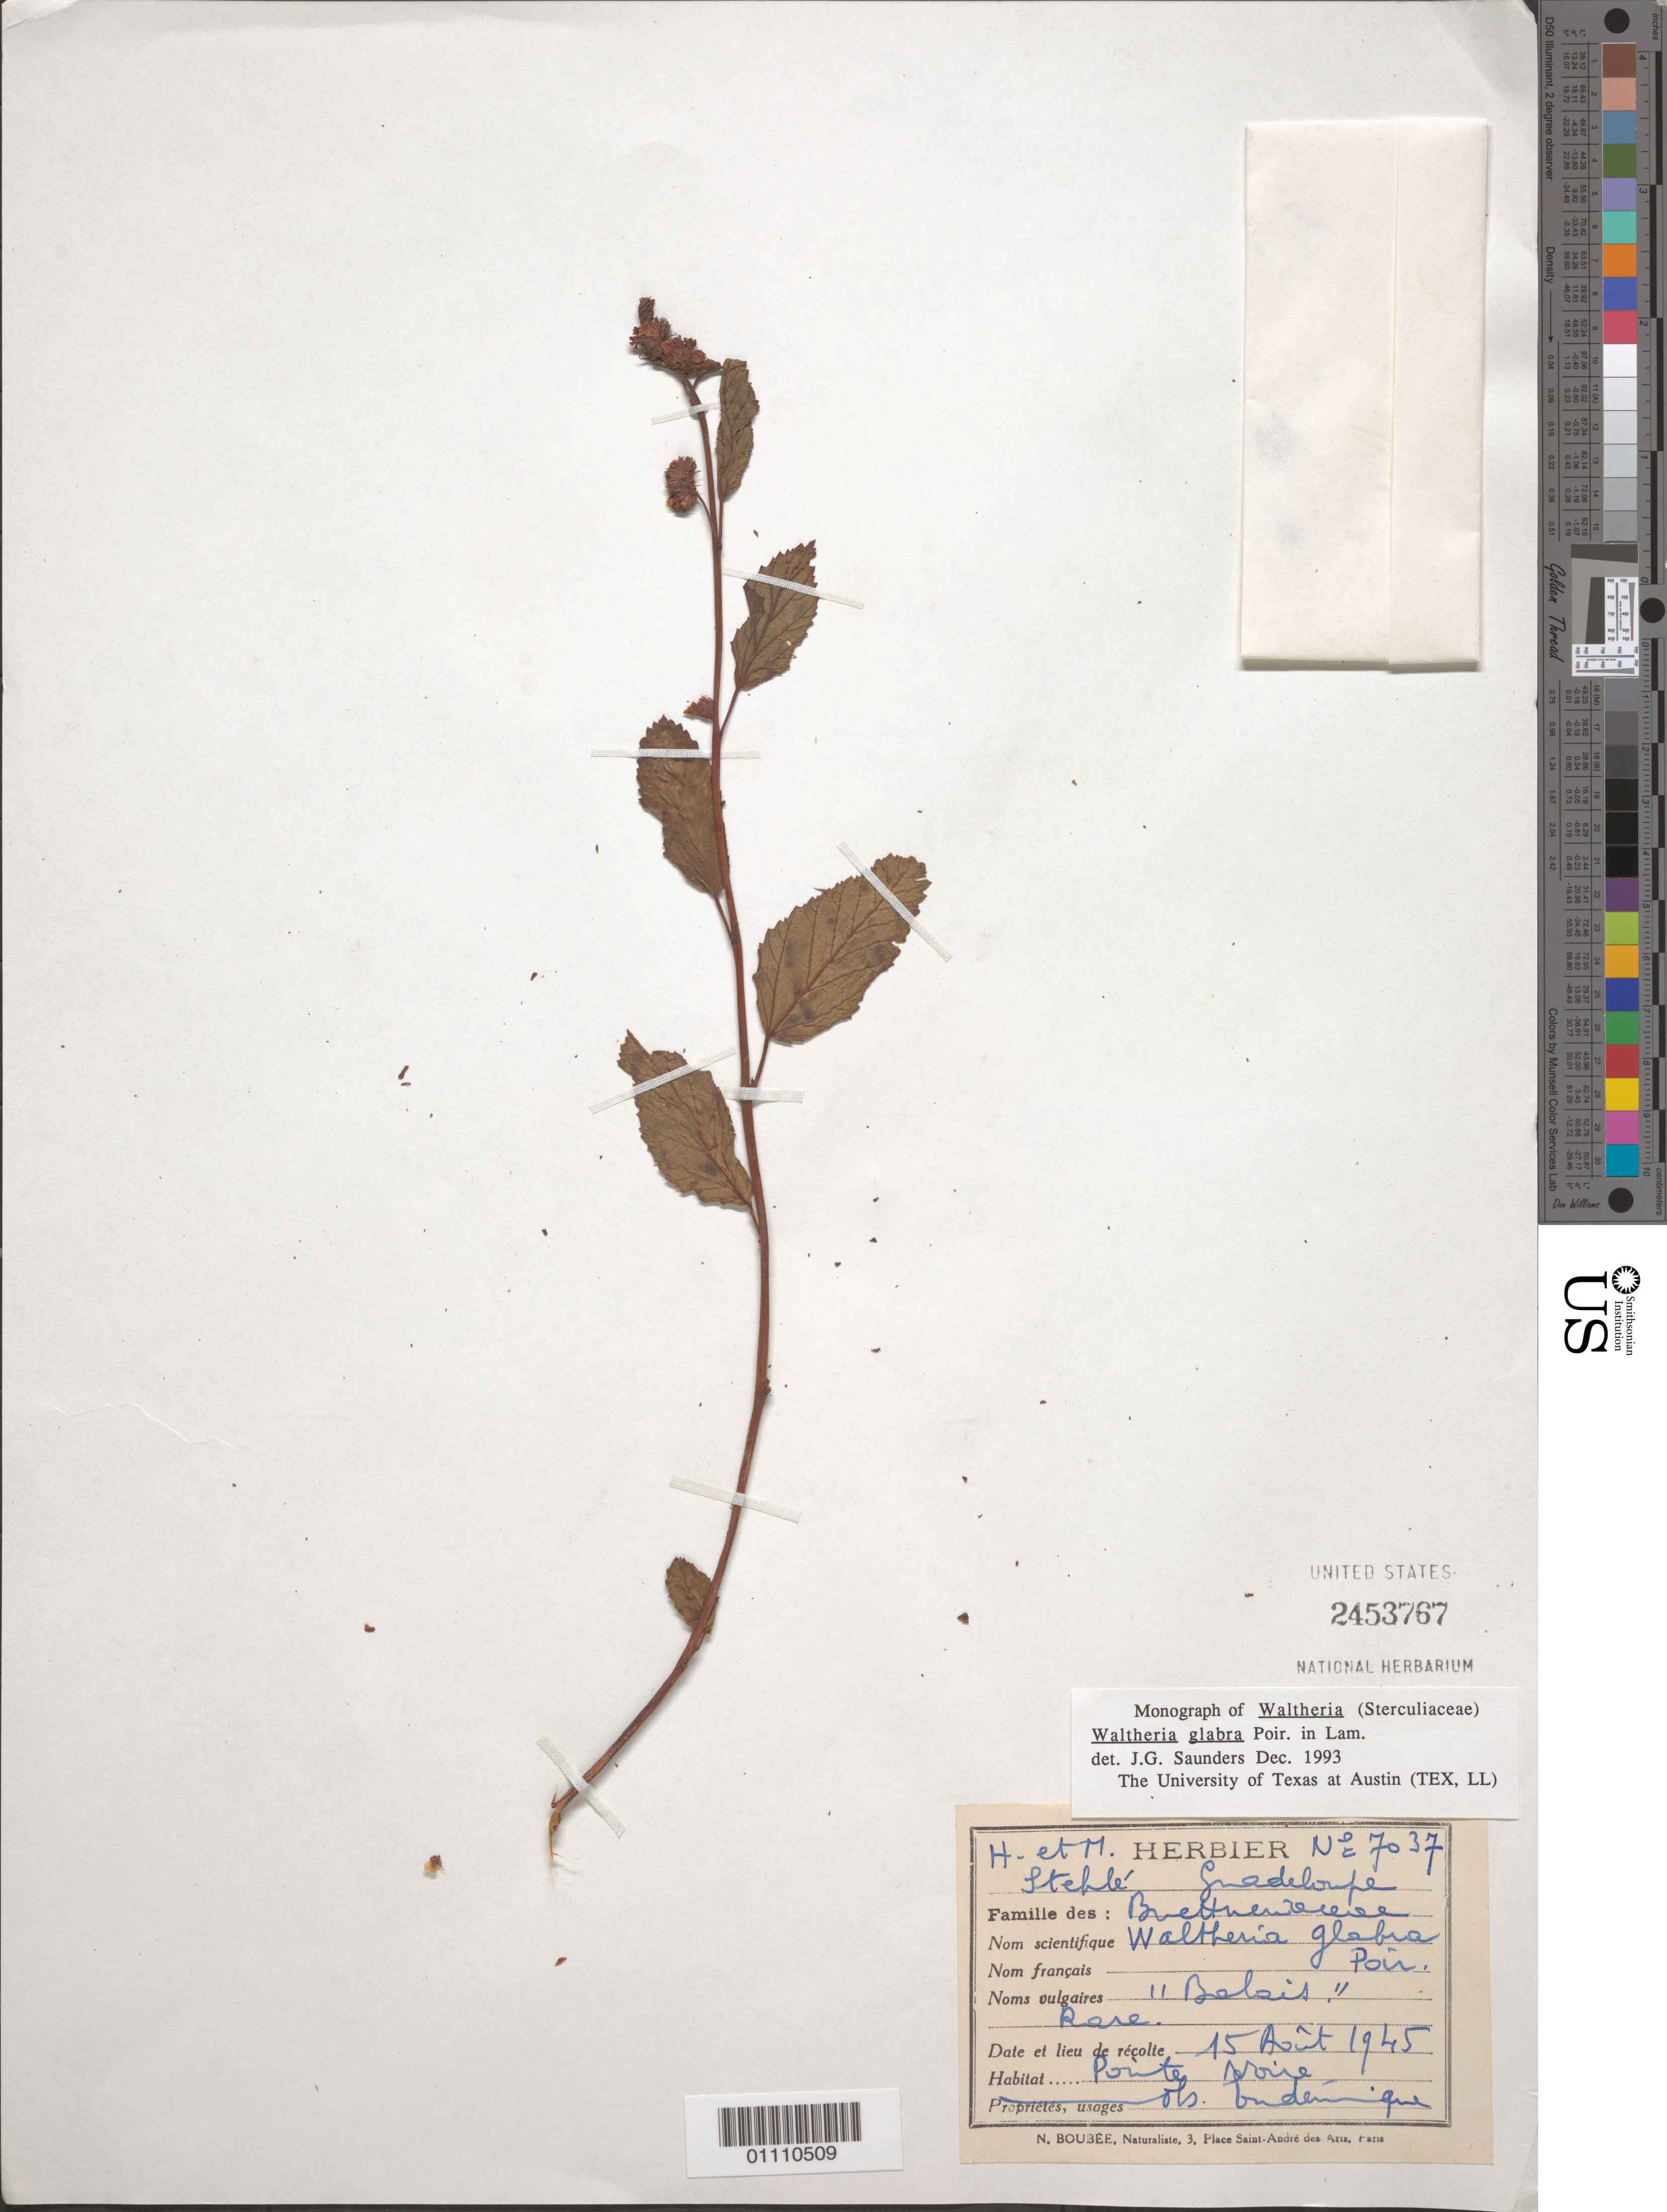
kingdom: Plantae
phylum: Tracheophyta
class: Magnoliopsida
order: Malvales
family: Malvaceae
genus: Waltheria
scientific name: Waltheria glabra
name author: Poir.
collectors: H. Stehlé & M. Stehlé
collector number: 7037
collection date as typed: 15 Aug 1945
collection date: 1945-08-15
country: Guadeloupe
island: Basse Terre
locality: Pointe Noire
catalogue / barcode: US 2453767